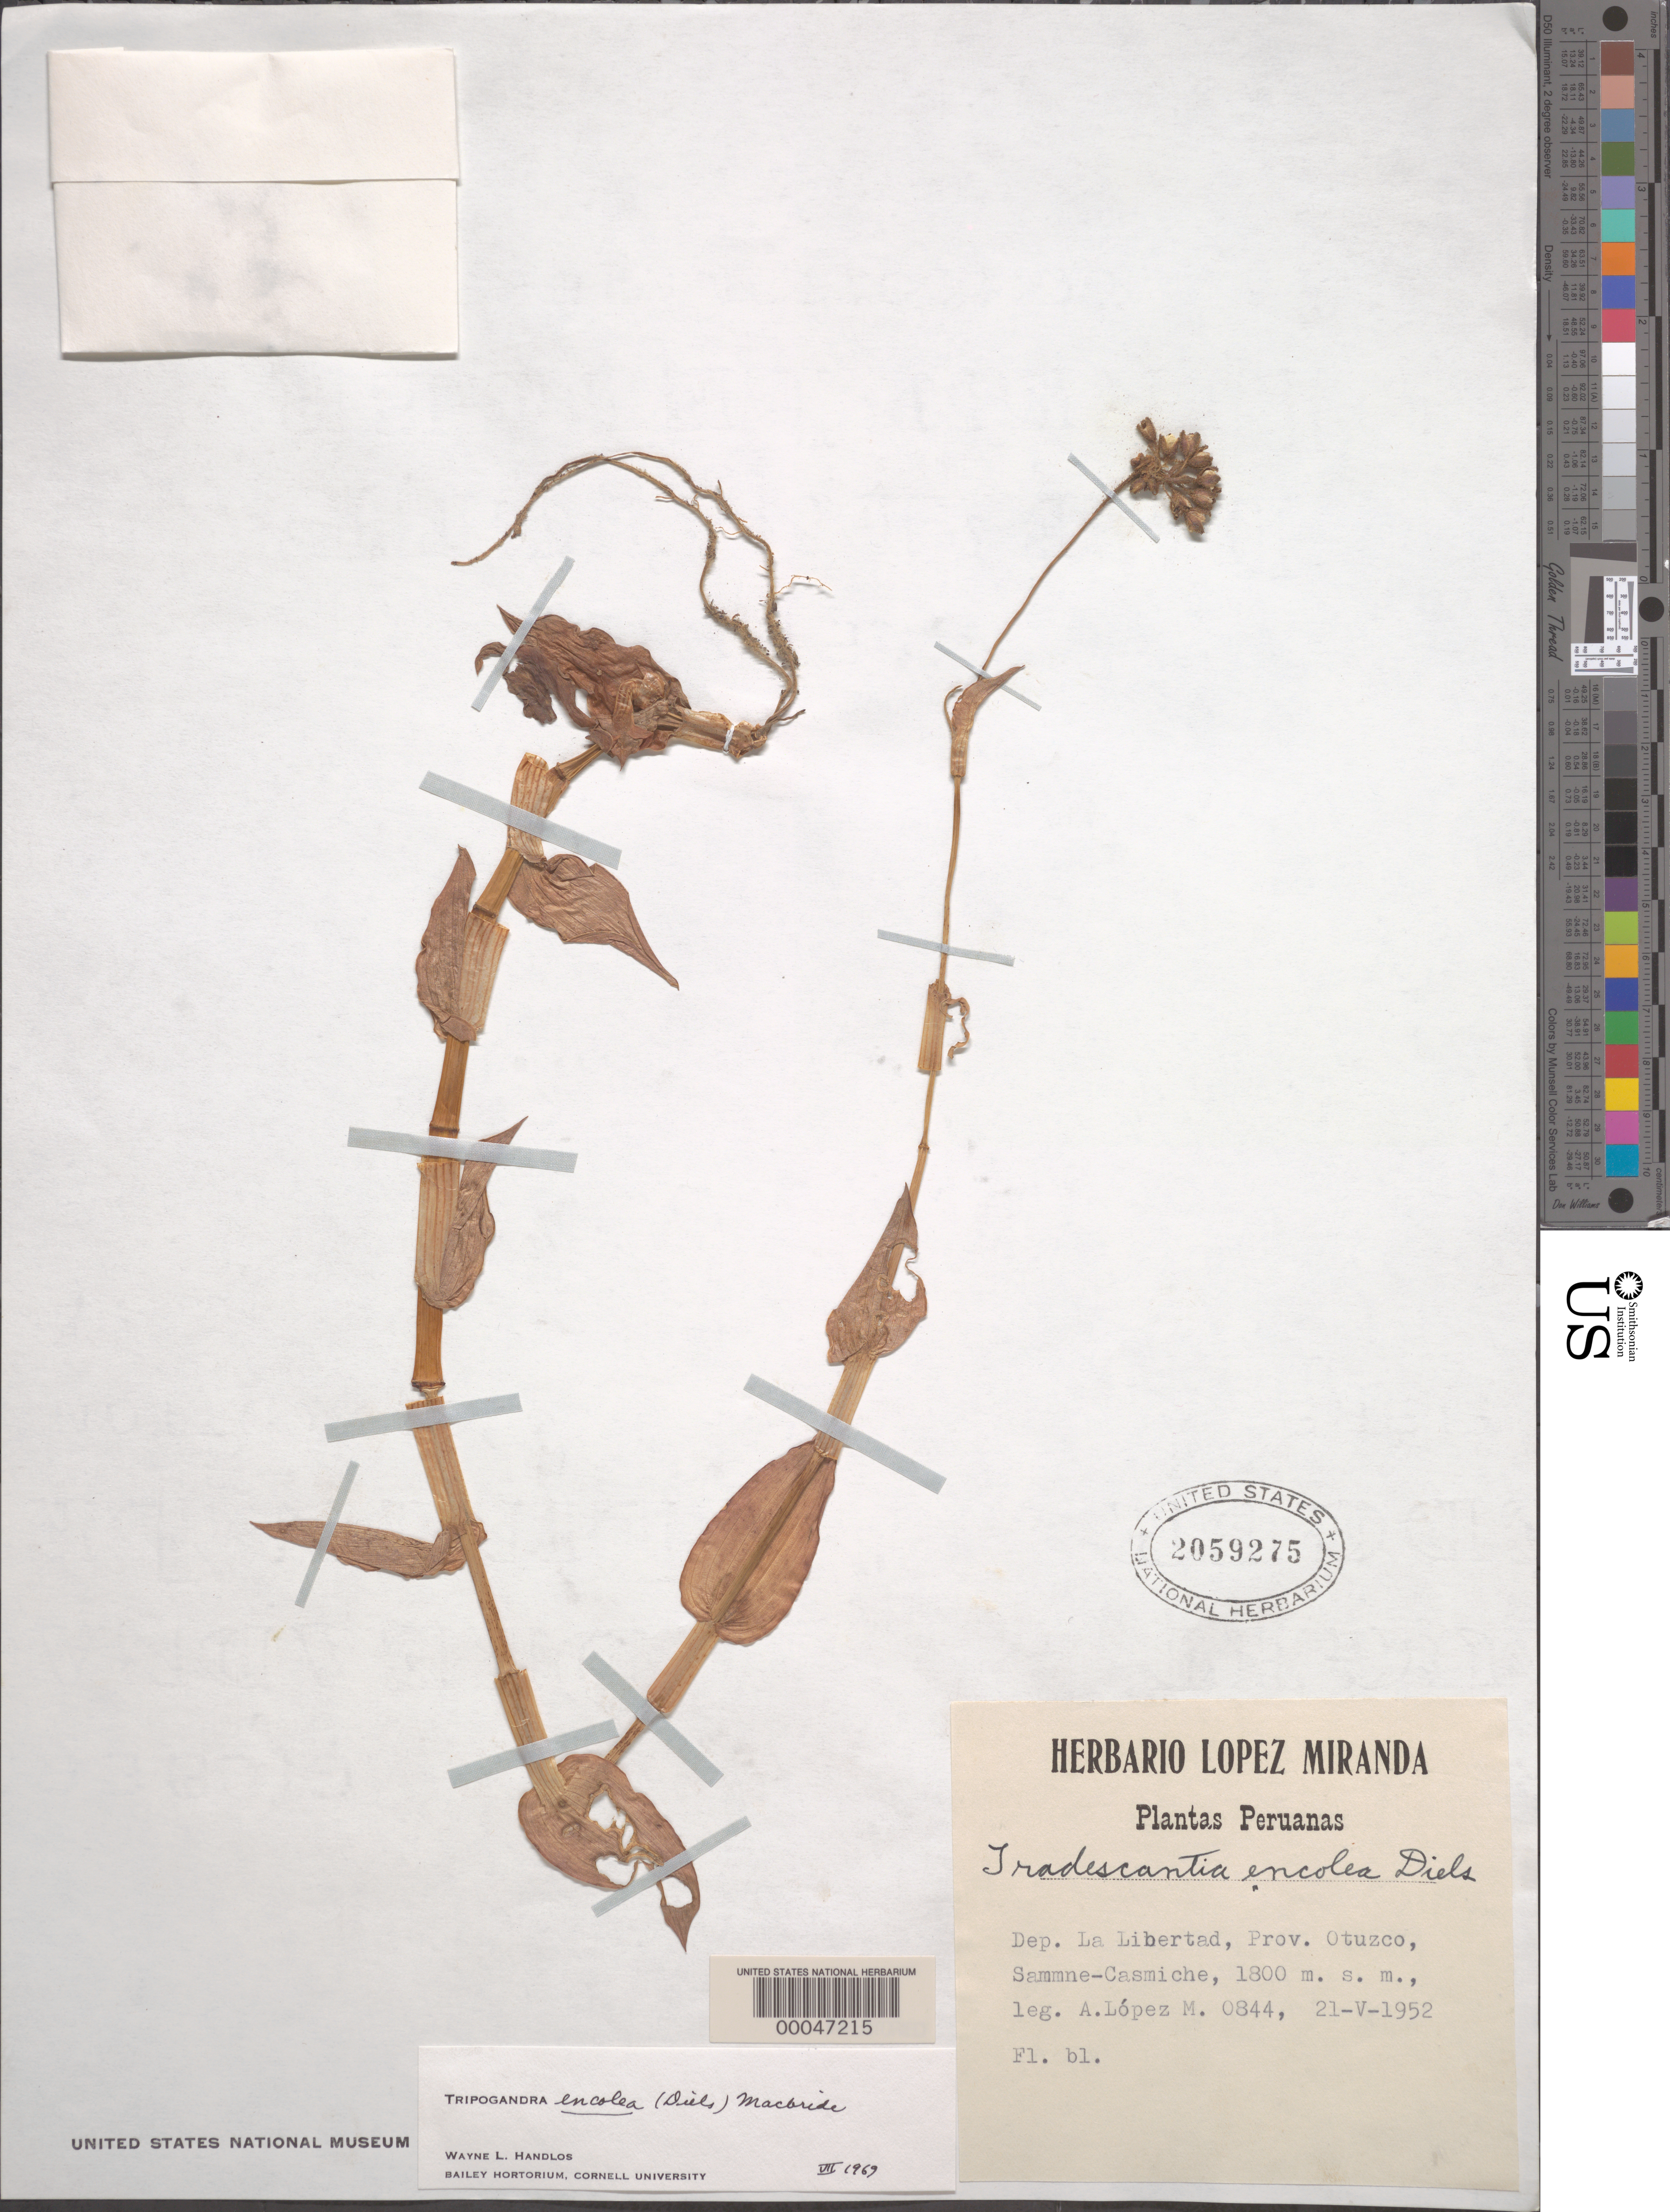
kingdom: Plantae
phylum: Tracheophyta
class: Liliopsida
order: Commelinales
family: Commelinaceae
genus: Tripogandra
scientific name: Tripogandra encolea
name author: (Diels) J.F. Macbr.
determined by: Handlos, W. L.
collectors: A. Lopez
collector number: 844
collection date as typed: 21 May 1952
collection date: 1952-05-21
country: Peru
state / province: La Libertad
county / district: Otuzco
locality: Sammne-casmiche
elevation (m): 1800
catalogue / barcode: US 2059275